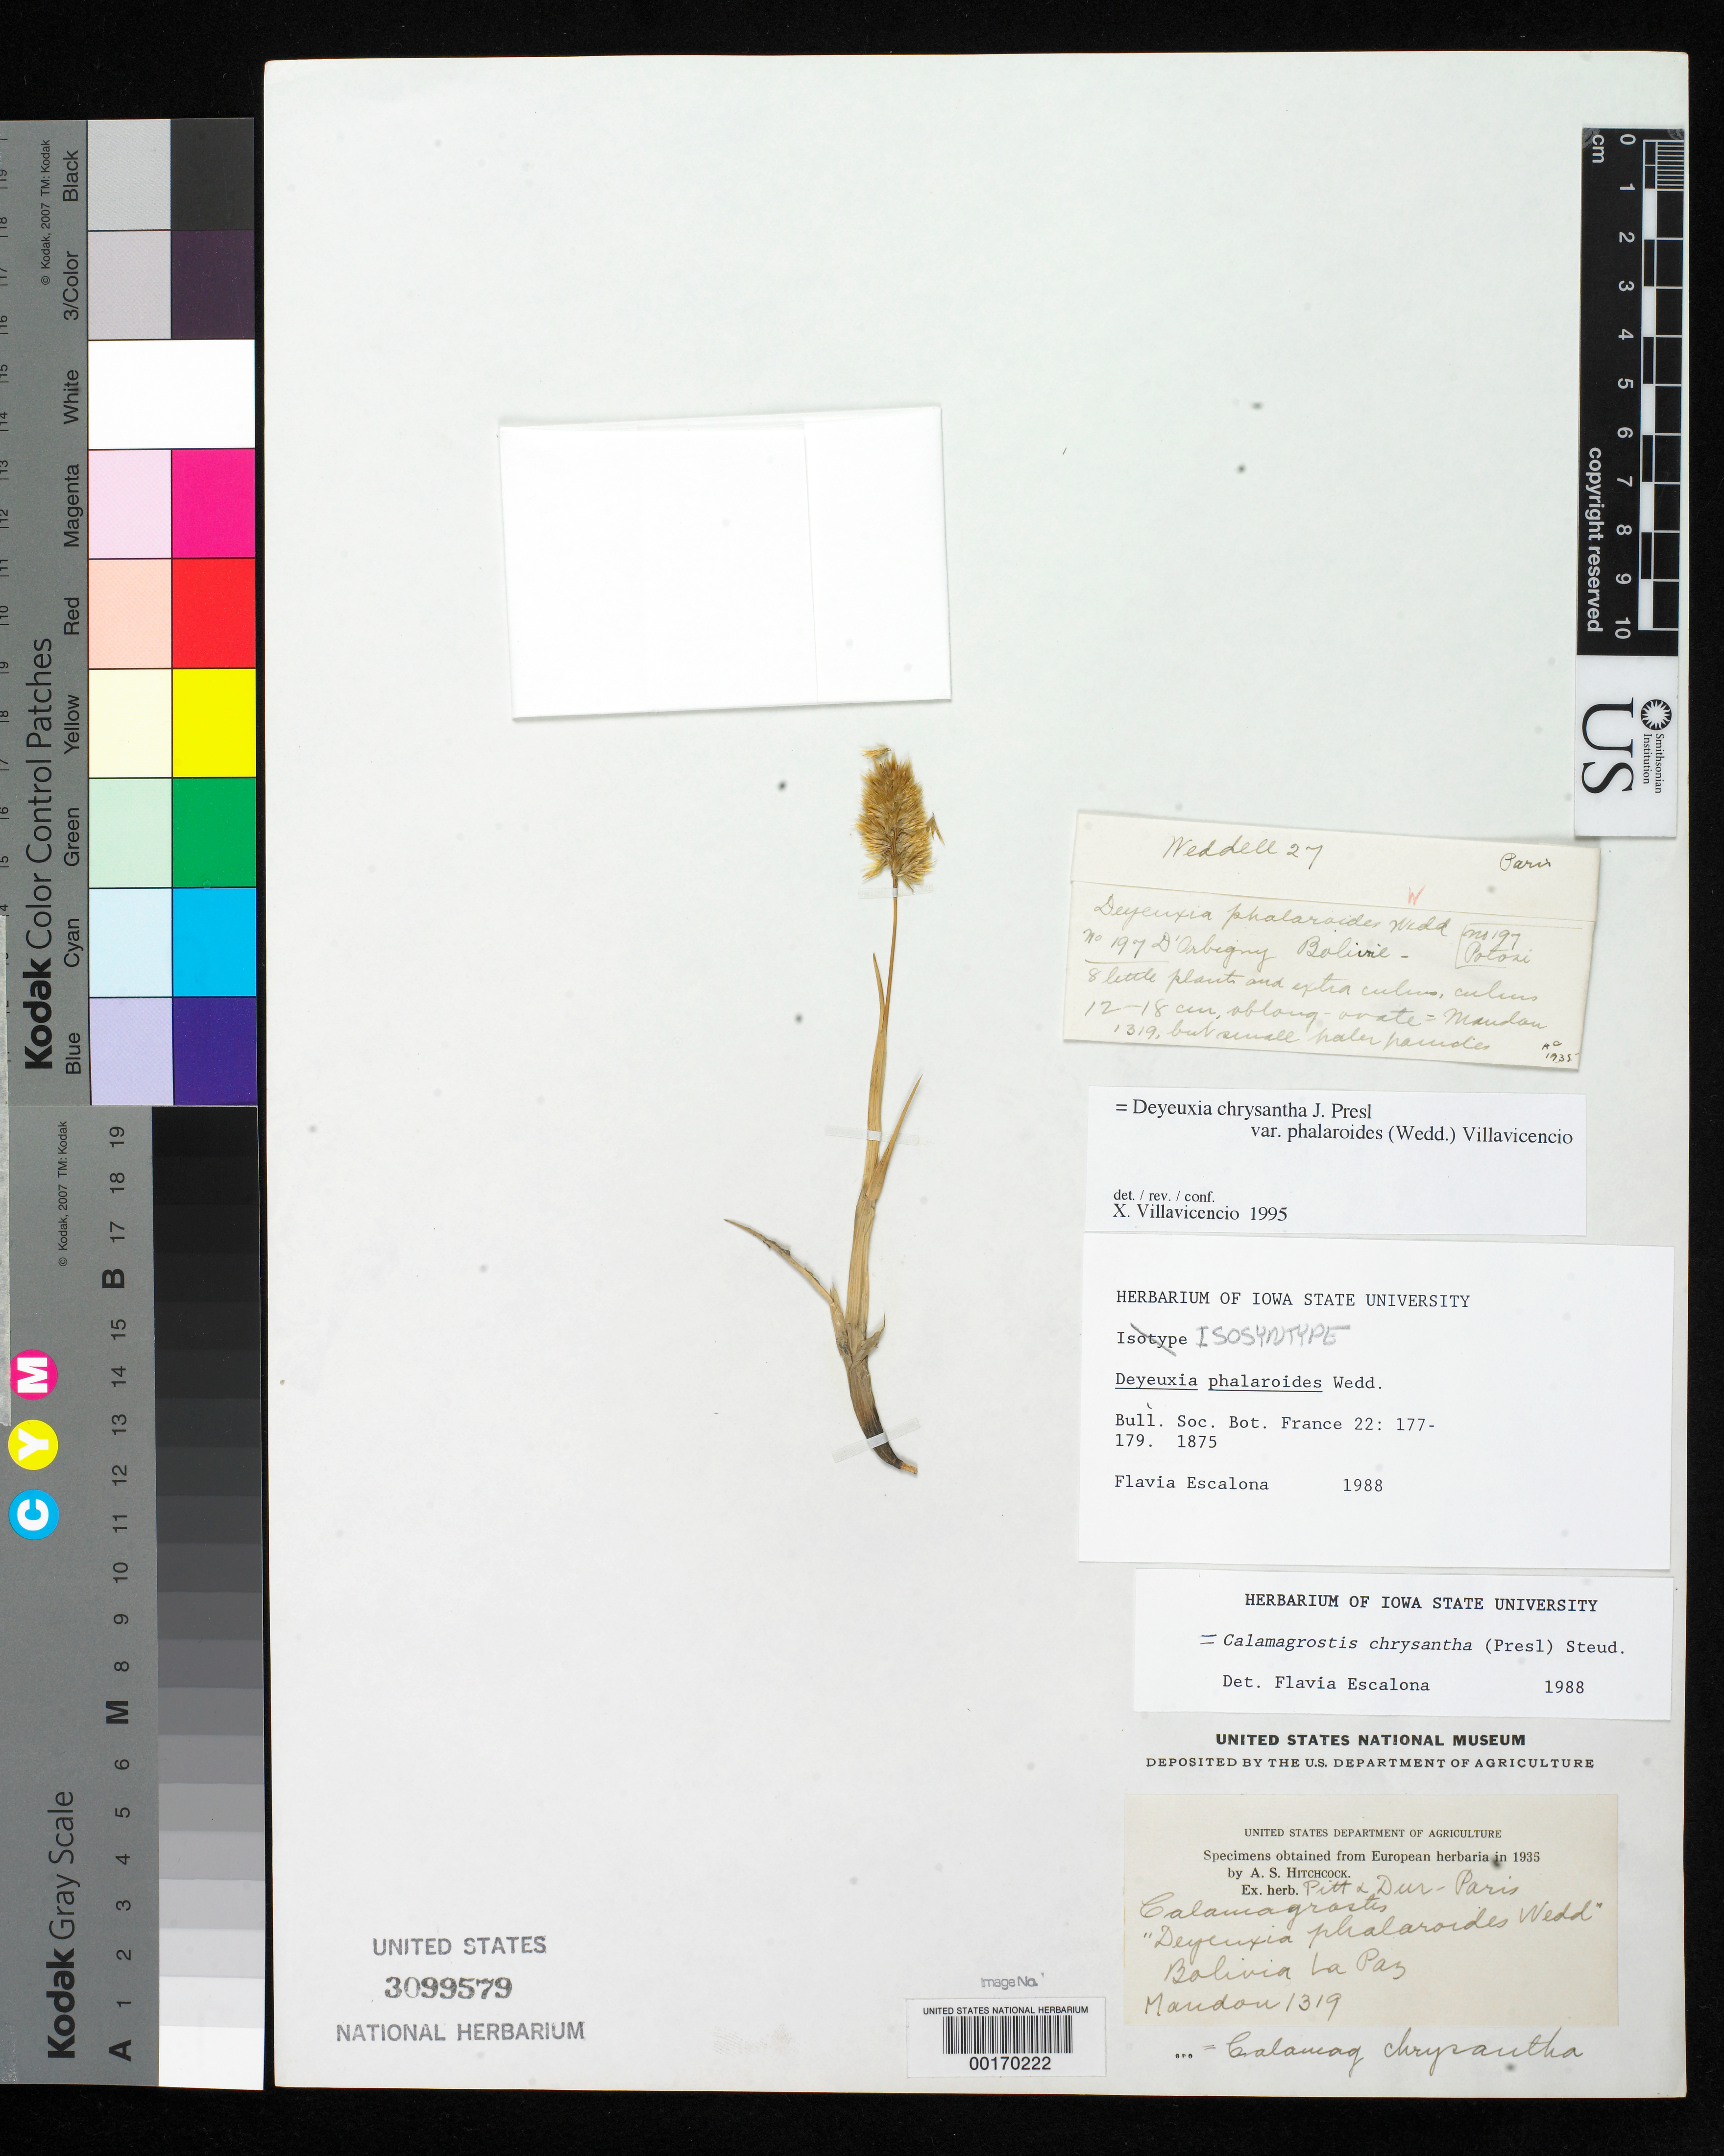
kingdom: Plantae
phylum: Tracheophyta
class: Liliopsida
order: Poales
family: Poaceae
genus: Deyeuxia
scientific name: Deyeuxia phalaroides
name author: Wedd.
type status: Isosyntype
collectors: G. Mandon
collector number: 1319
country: Bolivia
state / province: La Paz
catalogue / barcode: US 3099579